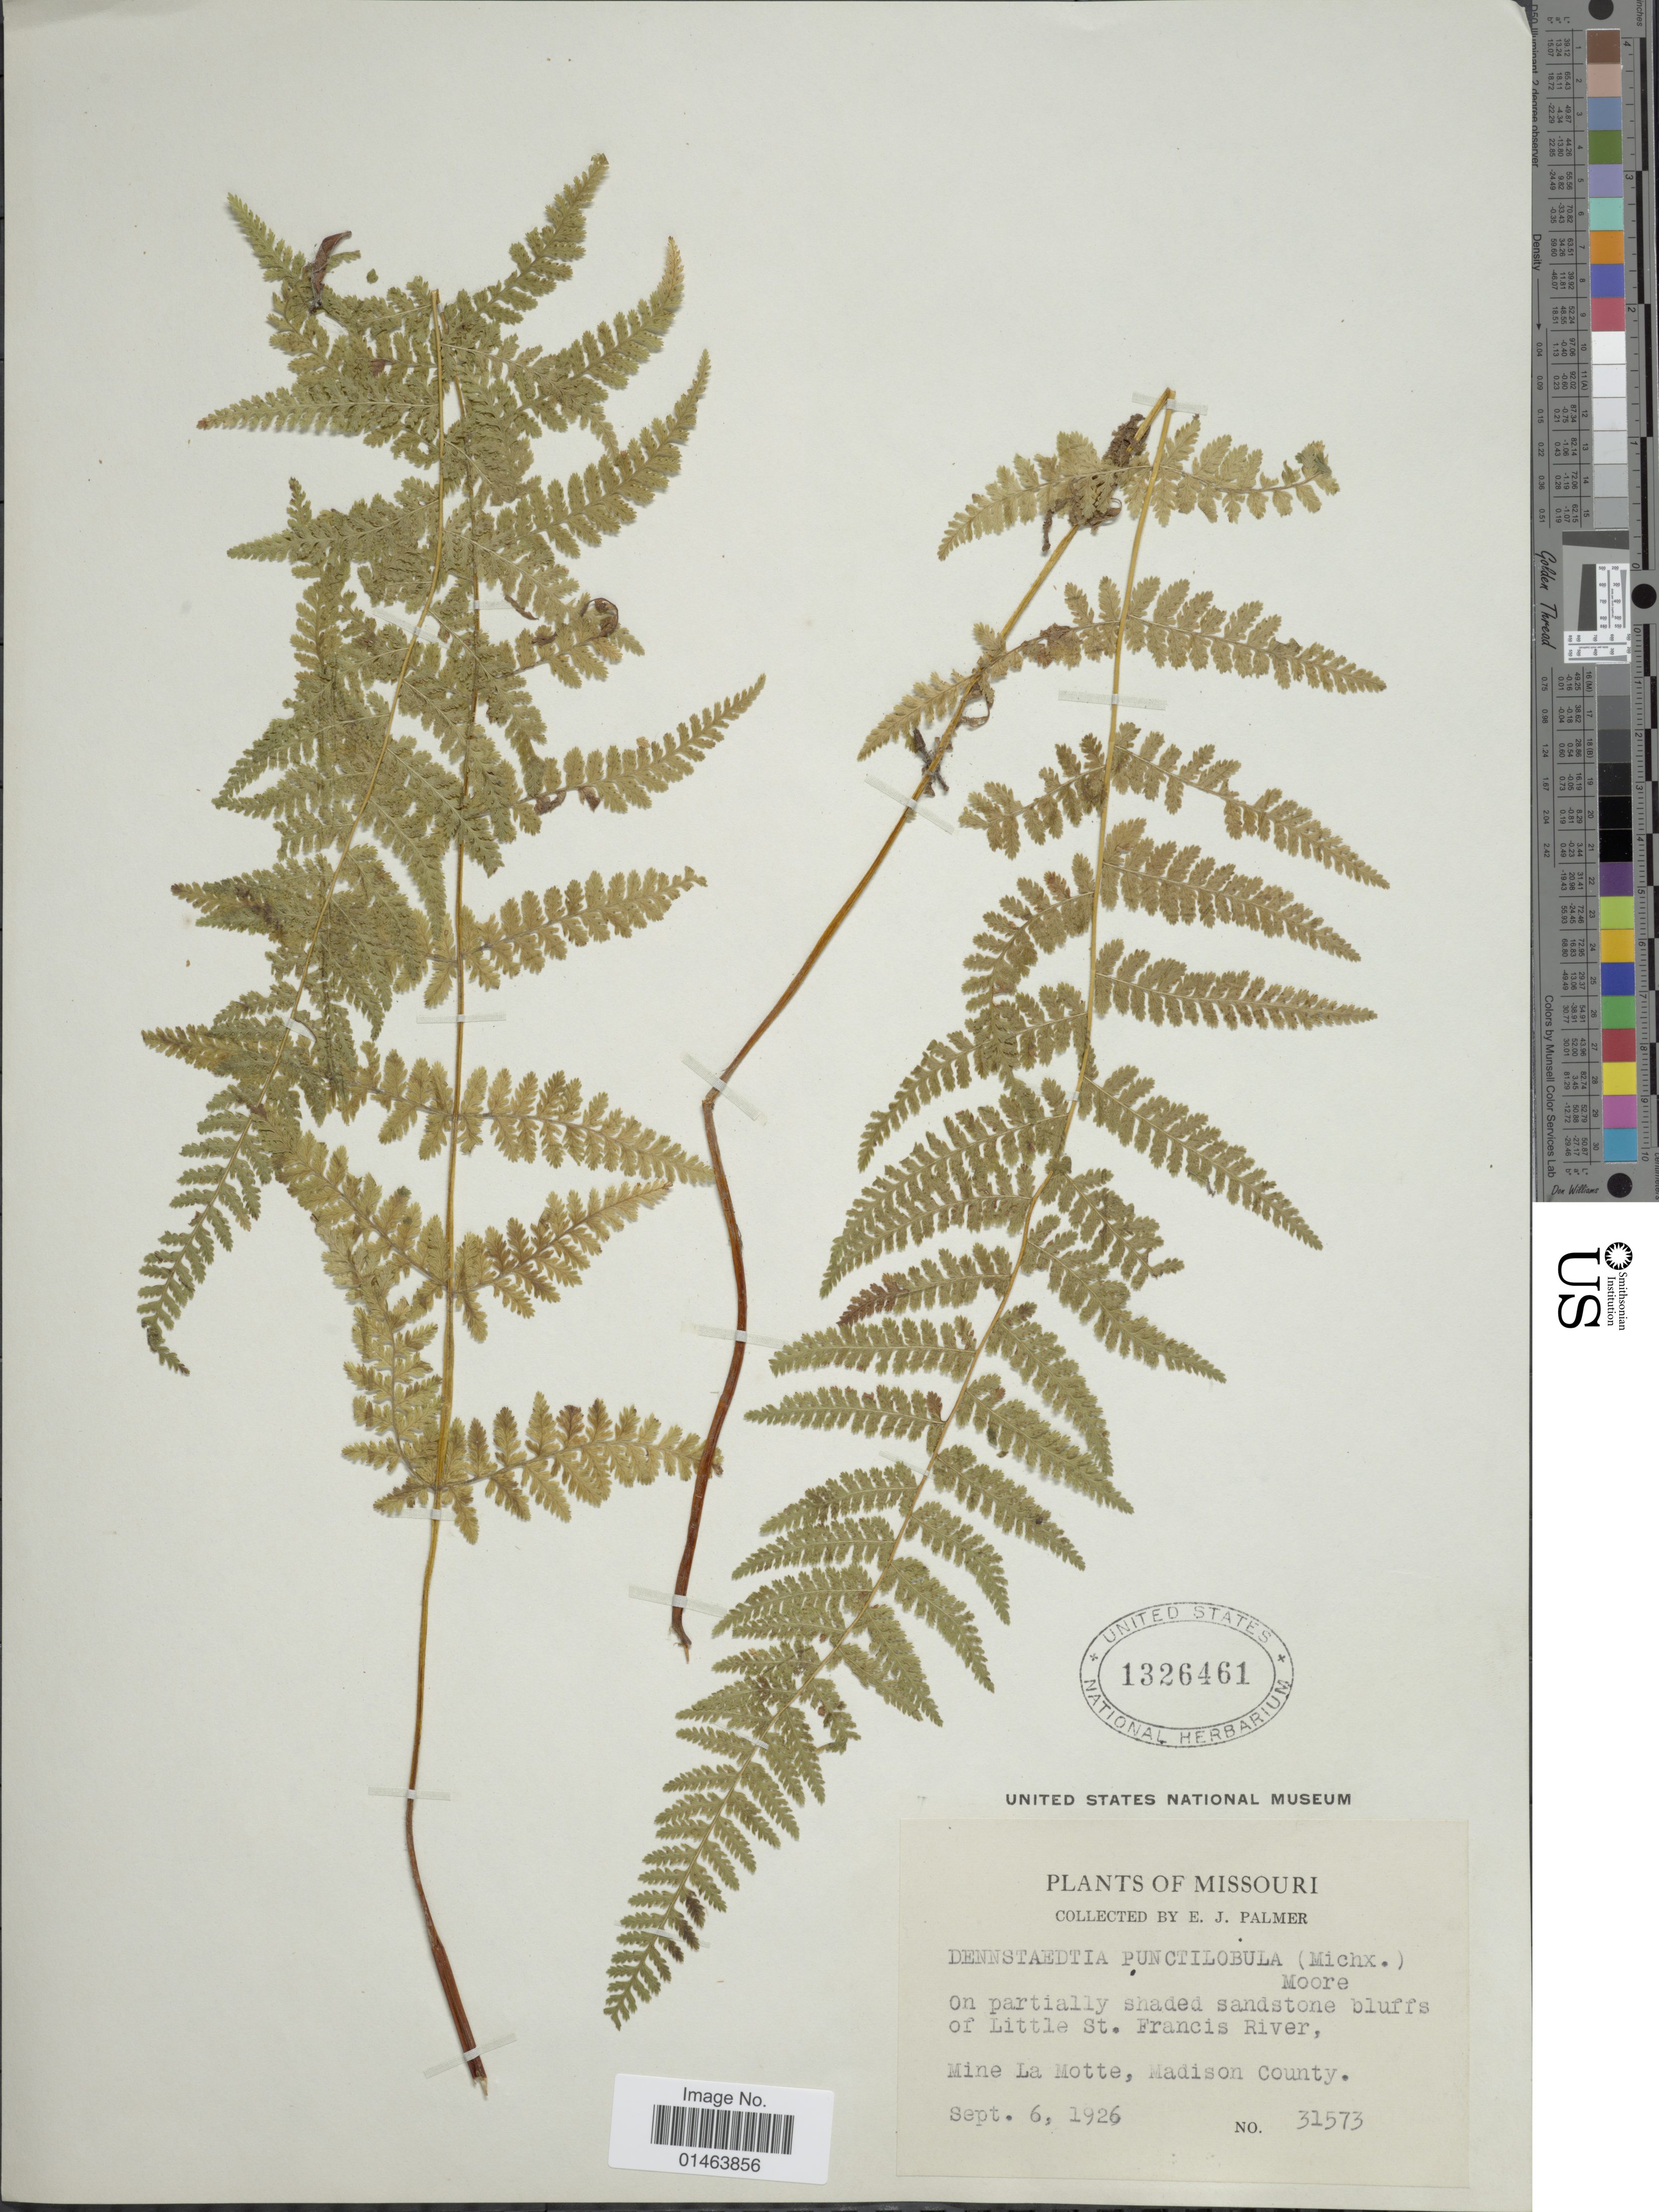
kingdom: Plantae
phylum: Tracheophyta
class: Polypodiopsida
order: Polypodiales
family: Dennstaedtiaceae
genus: Dennstaedtia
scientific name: Dennstaedtia punctilobula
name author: (Michx.) T. Moore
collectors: E. J. Palmer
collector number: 31573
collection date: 1926-09-06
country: United States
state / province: Missouri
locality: Missouri, on partially shaded sandstone bluffs of Little St. Francis River. Mine La Motte, Madison County.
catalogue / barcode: US 1326461